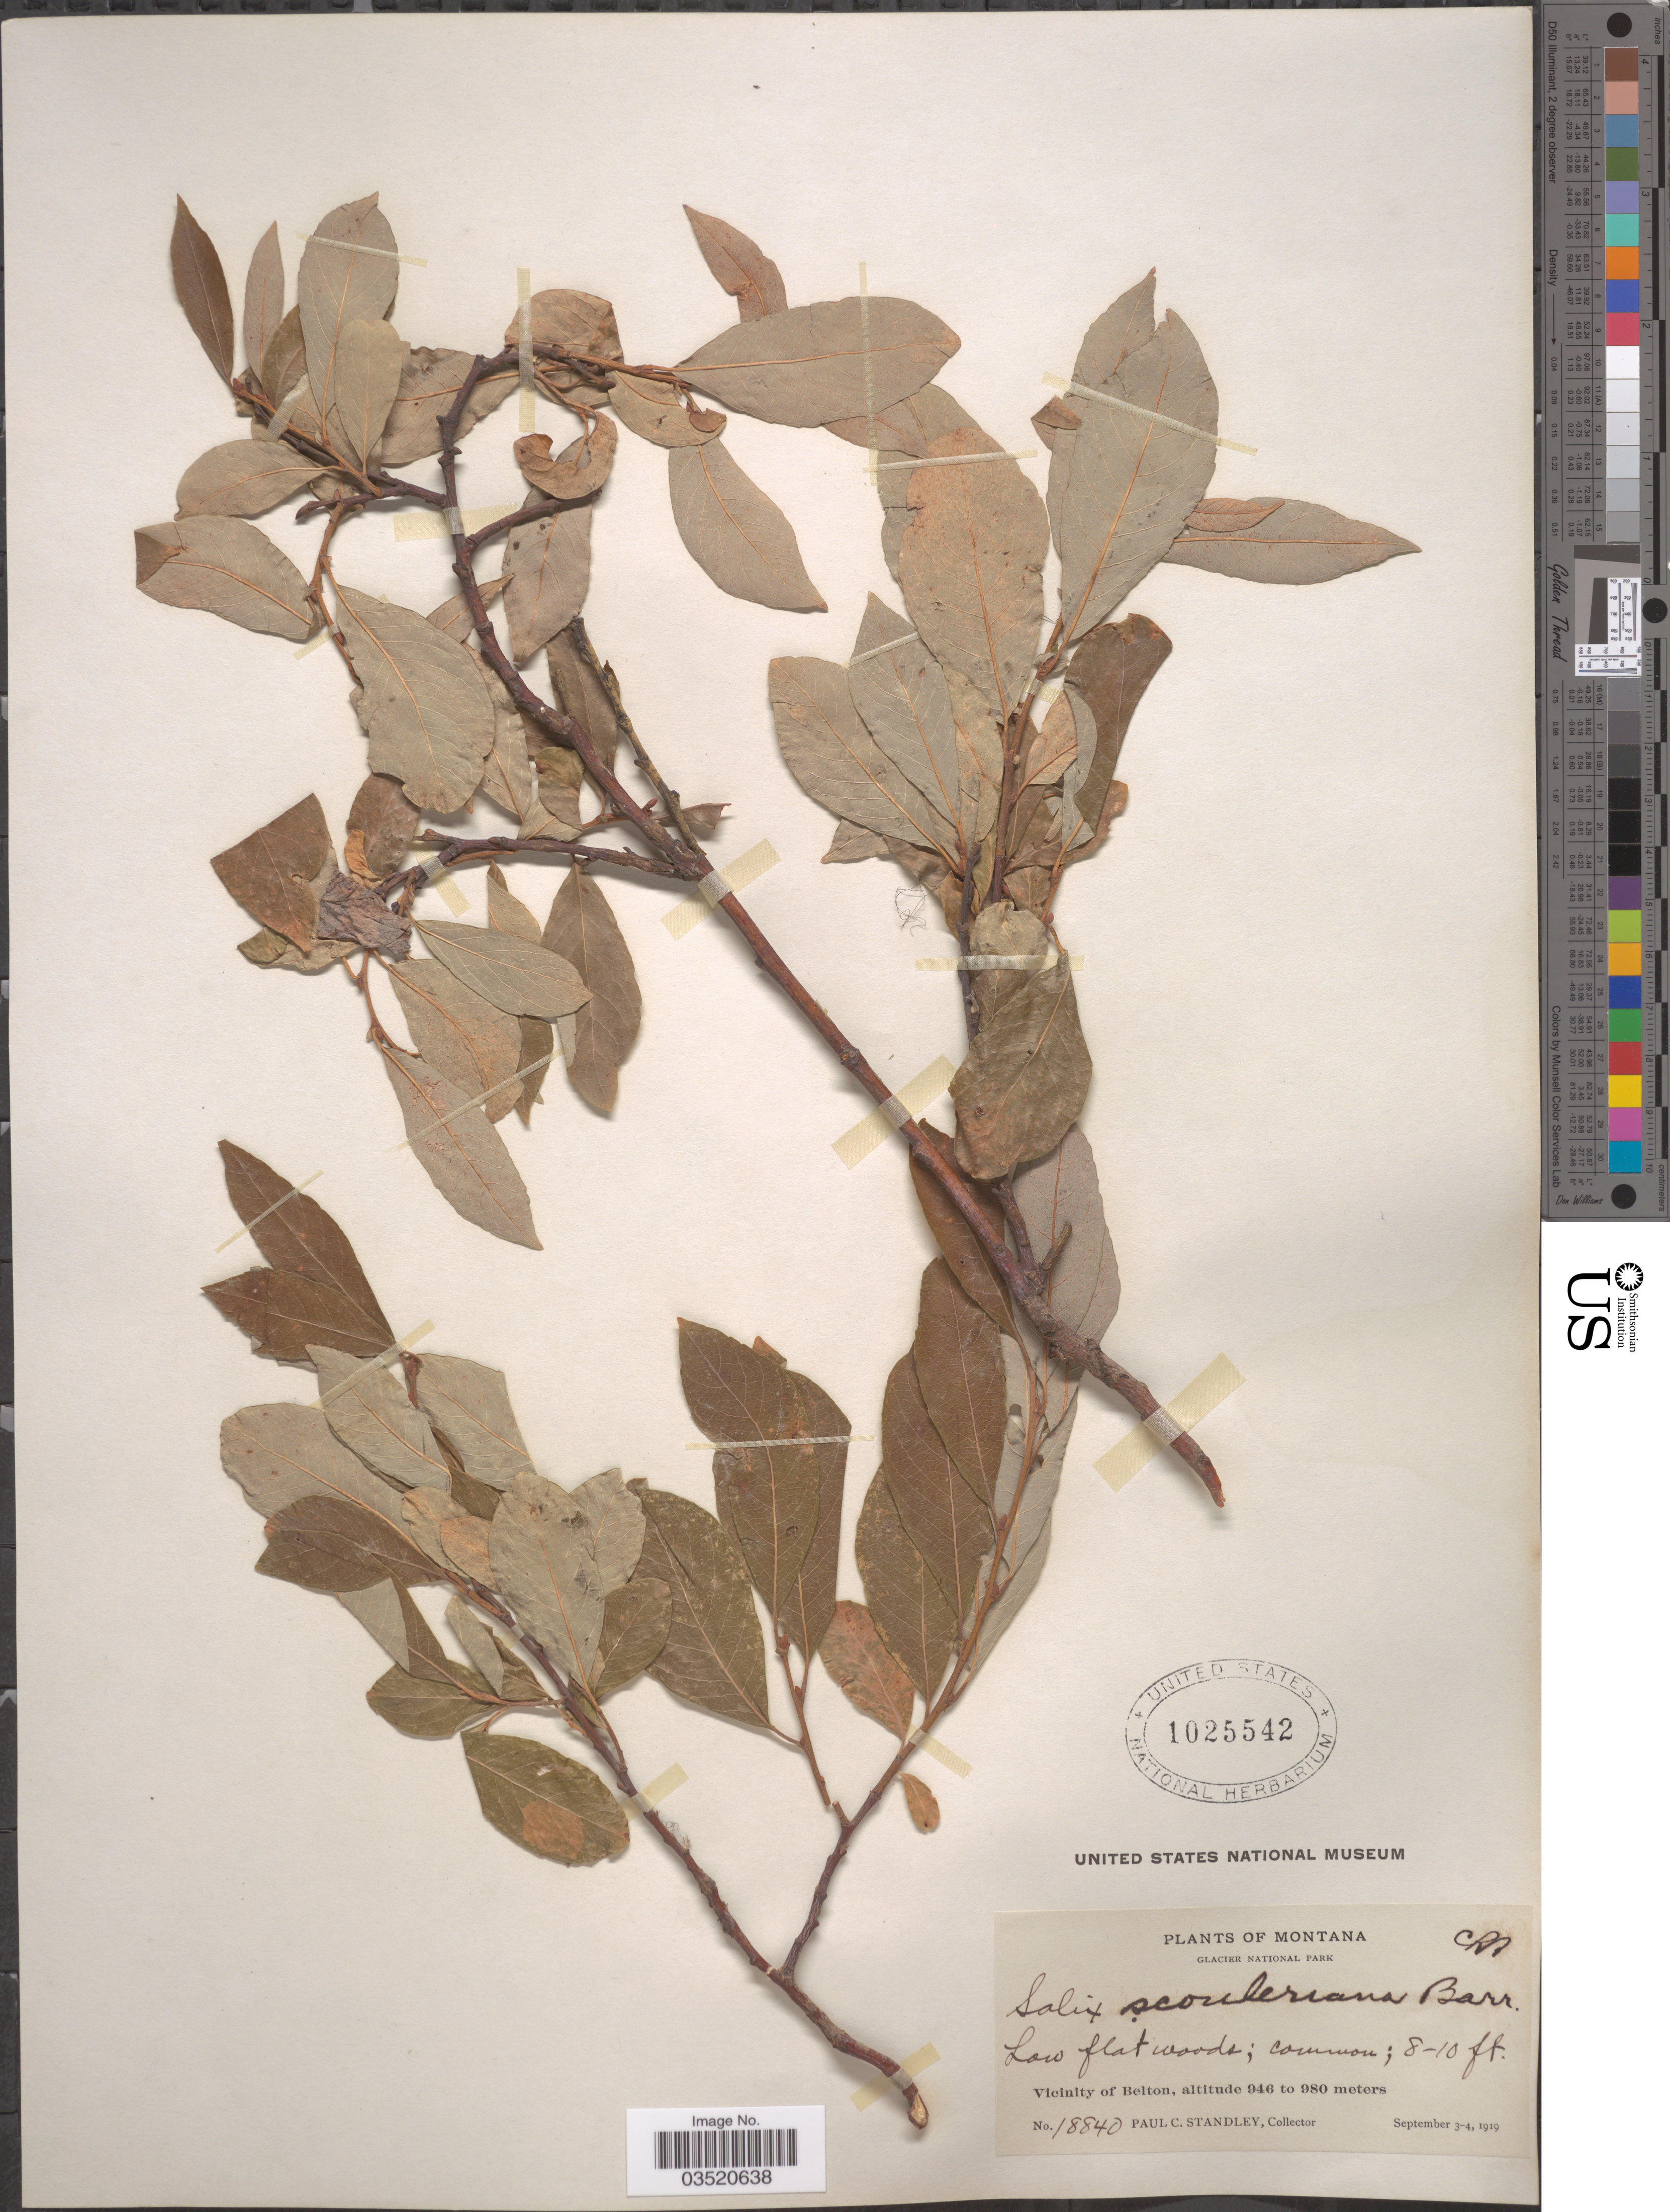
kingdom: Plantae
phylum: Tracheophyta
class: Magnoliopsida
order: Malpighiales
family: Salicaceae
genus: Salix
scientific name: Salix scouleriana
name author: Barratt ex Hook.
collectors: P. C. Standley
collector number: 18840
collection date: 1919-09-03/1919-09-04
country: United States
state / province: Montana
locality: Glacier National Park. Vicinity of Belton.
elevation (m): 946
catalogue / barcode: US 1025542